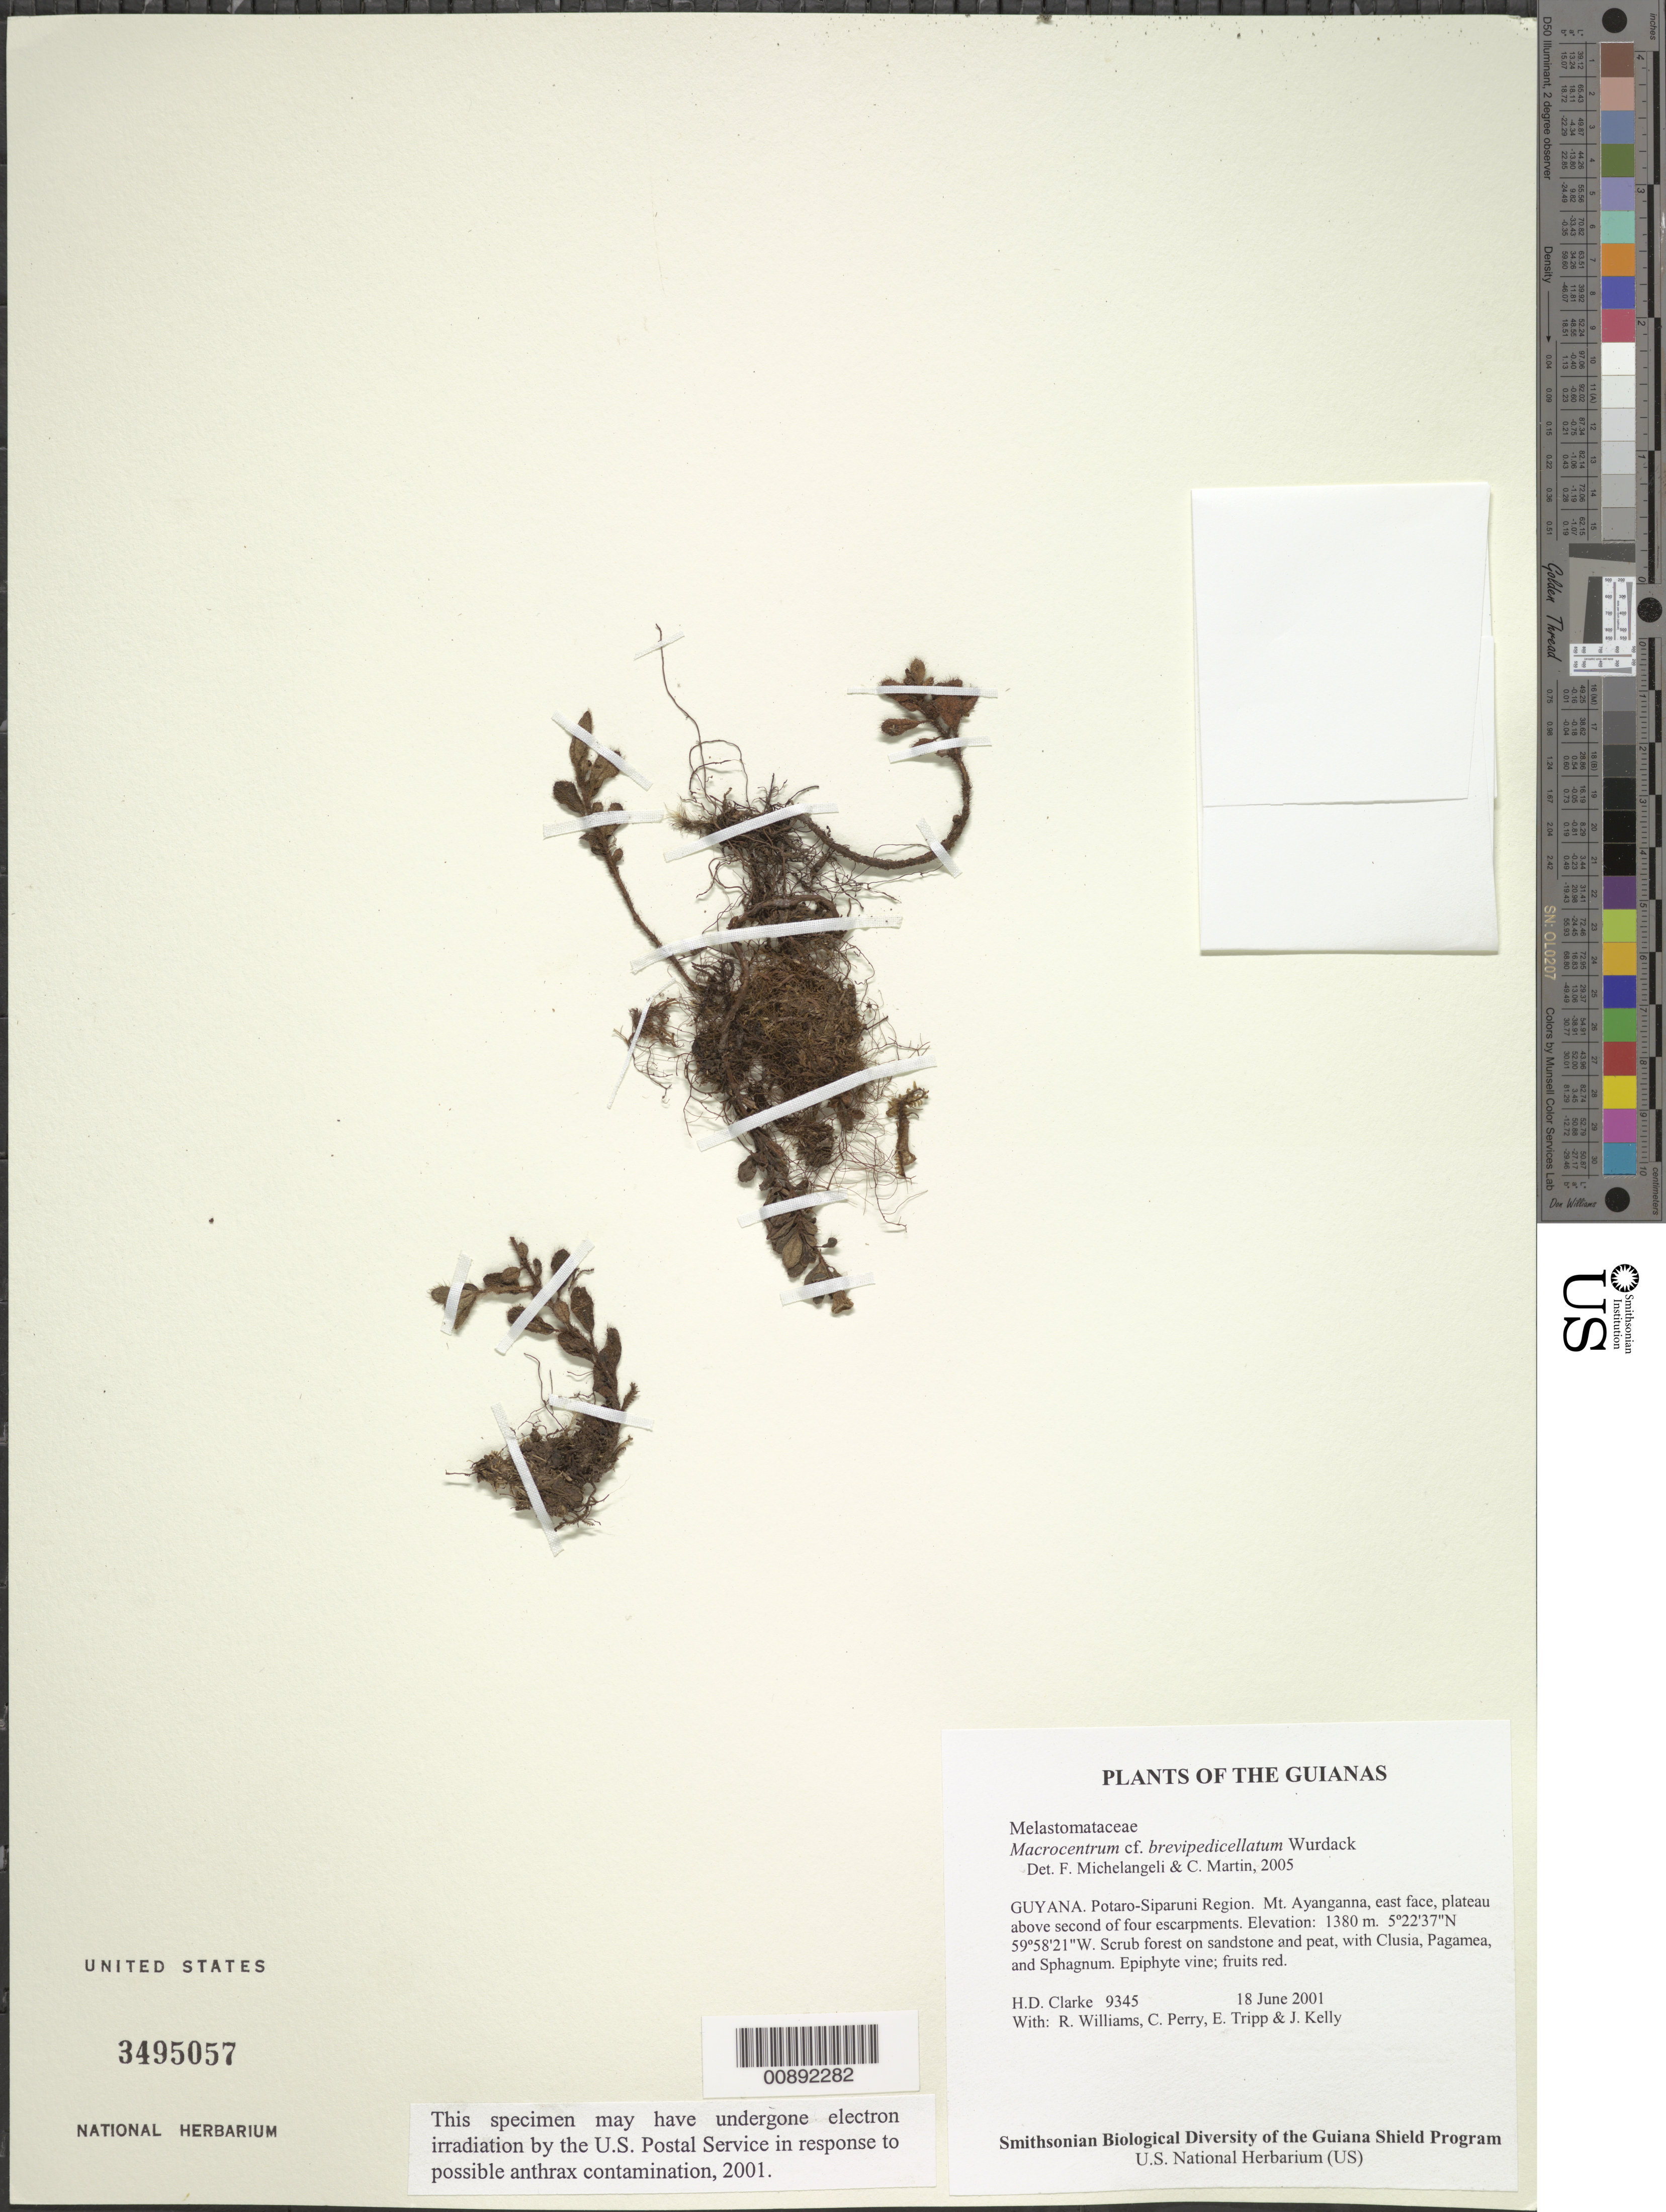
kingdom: Plantae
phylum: Tracheophyta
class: Magnoliopsida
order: Myrtales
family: Melastomataceae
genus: Macrocentrum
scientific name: Macrocentrum brevipedicellatum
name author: Wurdack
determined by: Michelangeli, F. A.; Martin, C.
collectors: H. D. Clarke, R. Williams, C. Perry, E. Tripp & J. Kelly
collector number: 9345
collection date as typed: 18 June 2001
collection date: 2001-06-18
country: Guyana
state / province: Potaro-Siparuni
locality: Mt. Ayanganna, east face, plateau above second of four escarpments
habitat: Scrub forest on sandstone and peat, with Clusia, Pagamea, and Sphagnum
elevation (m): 1380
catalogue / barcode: US 3495057